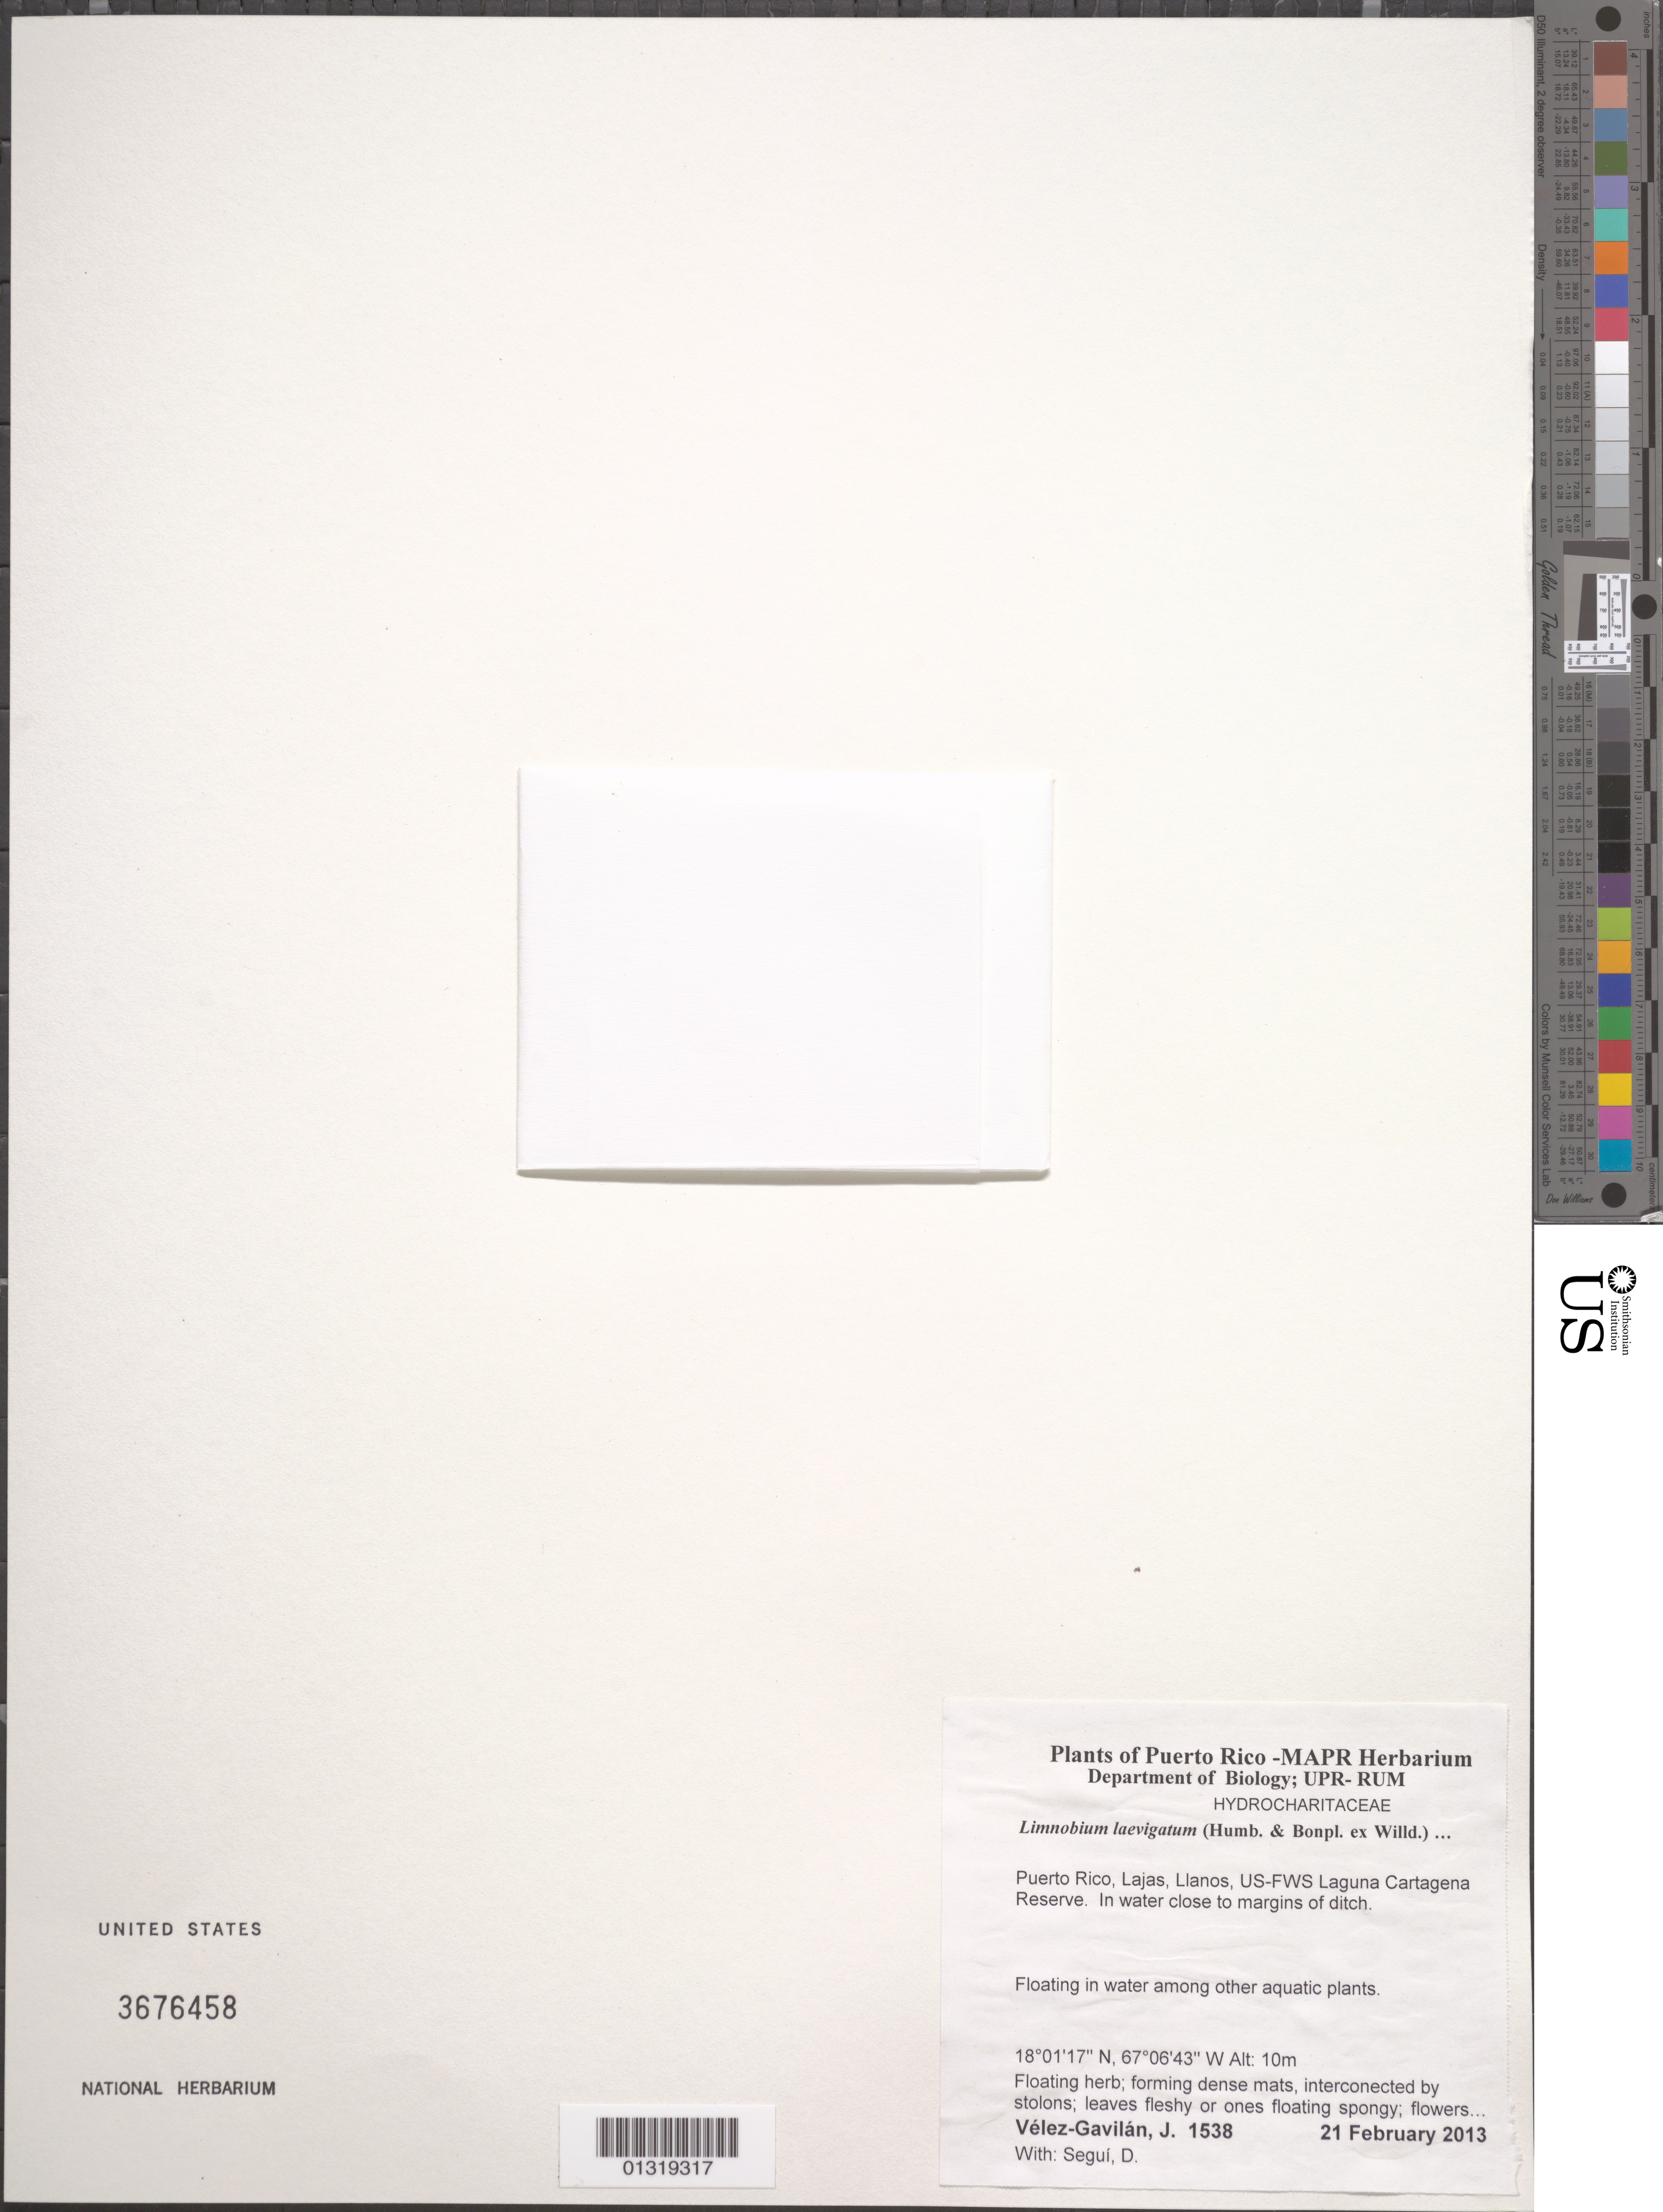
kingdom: Plantae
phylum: Tracheophyta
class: Liliopsida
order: Alismatales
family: Hydrocharitaceae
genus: Limnobium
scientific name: Limnobium laevigatum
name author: (Humb. & Bonpl. ex Willd.) Heine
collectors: J. Vélez-Gavilán & D. Seguí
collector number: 1538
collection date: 2013-02-21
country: Puerto Rico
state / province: Lajas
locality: Llanos, US-FWS Laguna Cartagena Reserve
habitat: In water close to margins of ditch. Floating in water among other aquatic plants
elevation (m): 10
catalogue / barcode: US 3676458